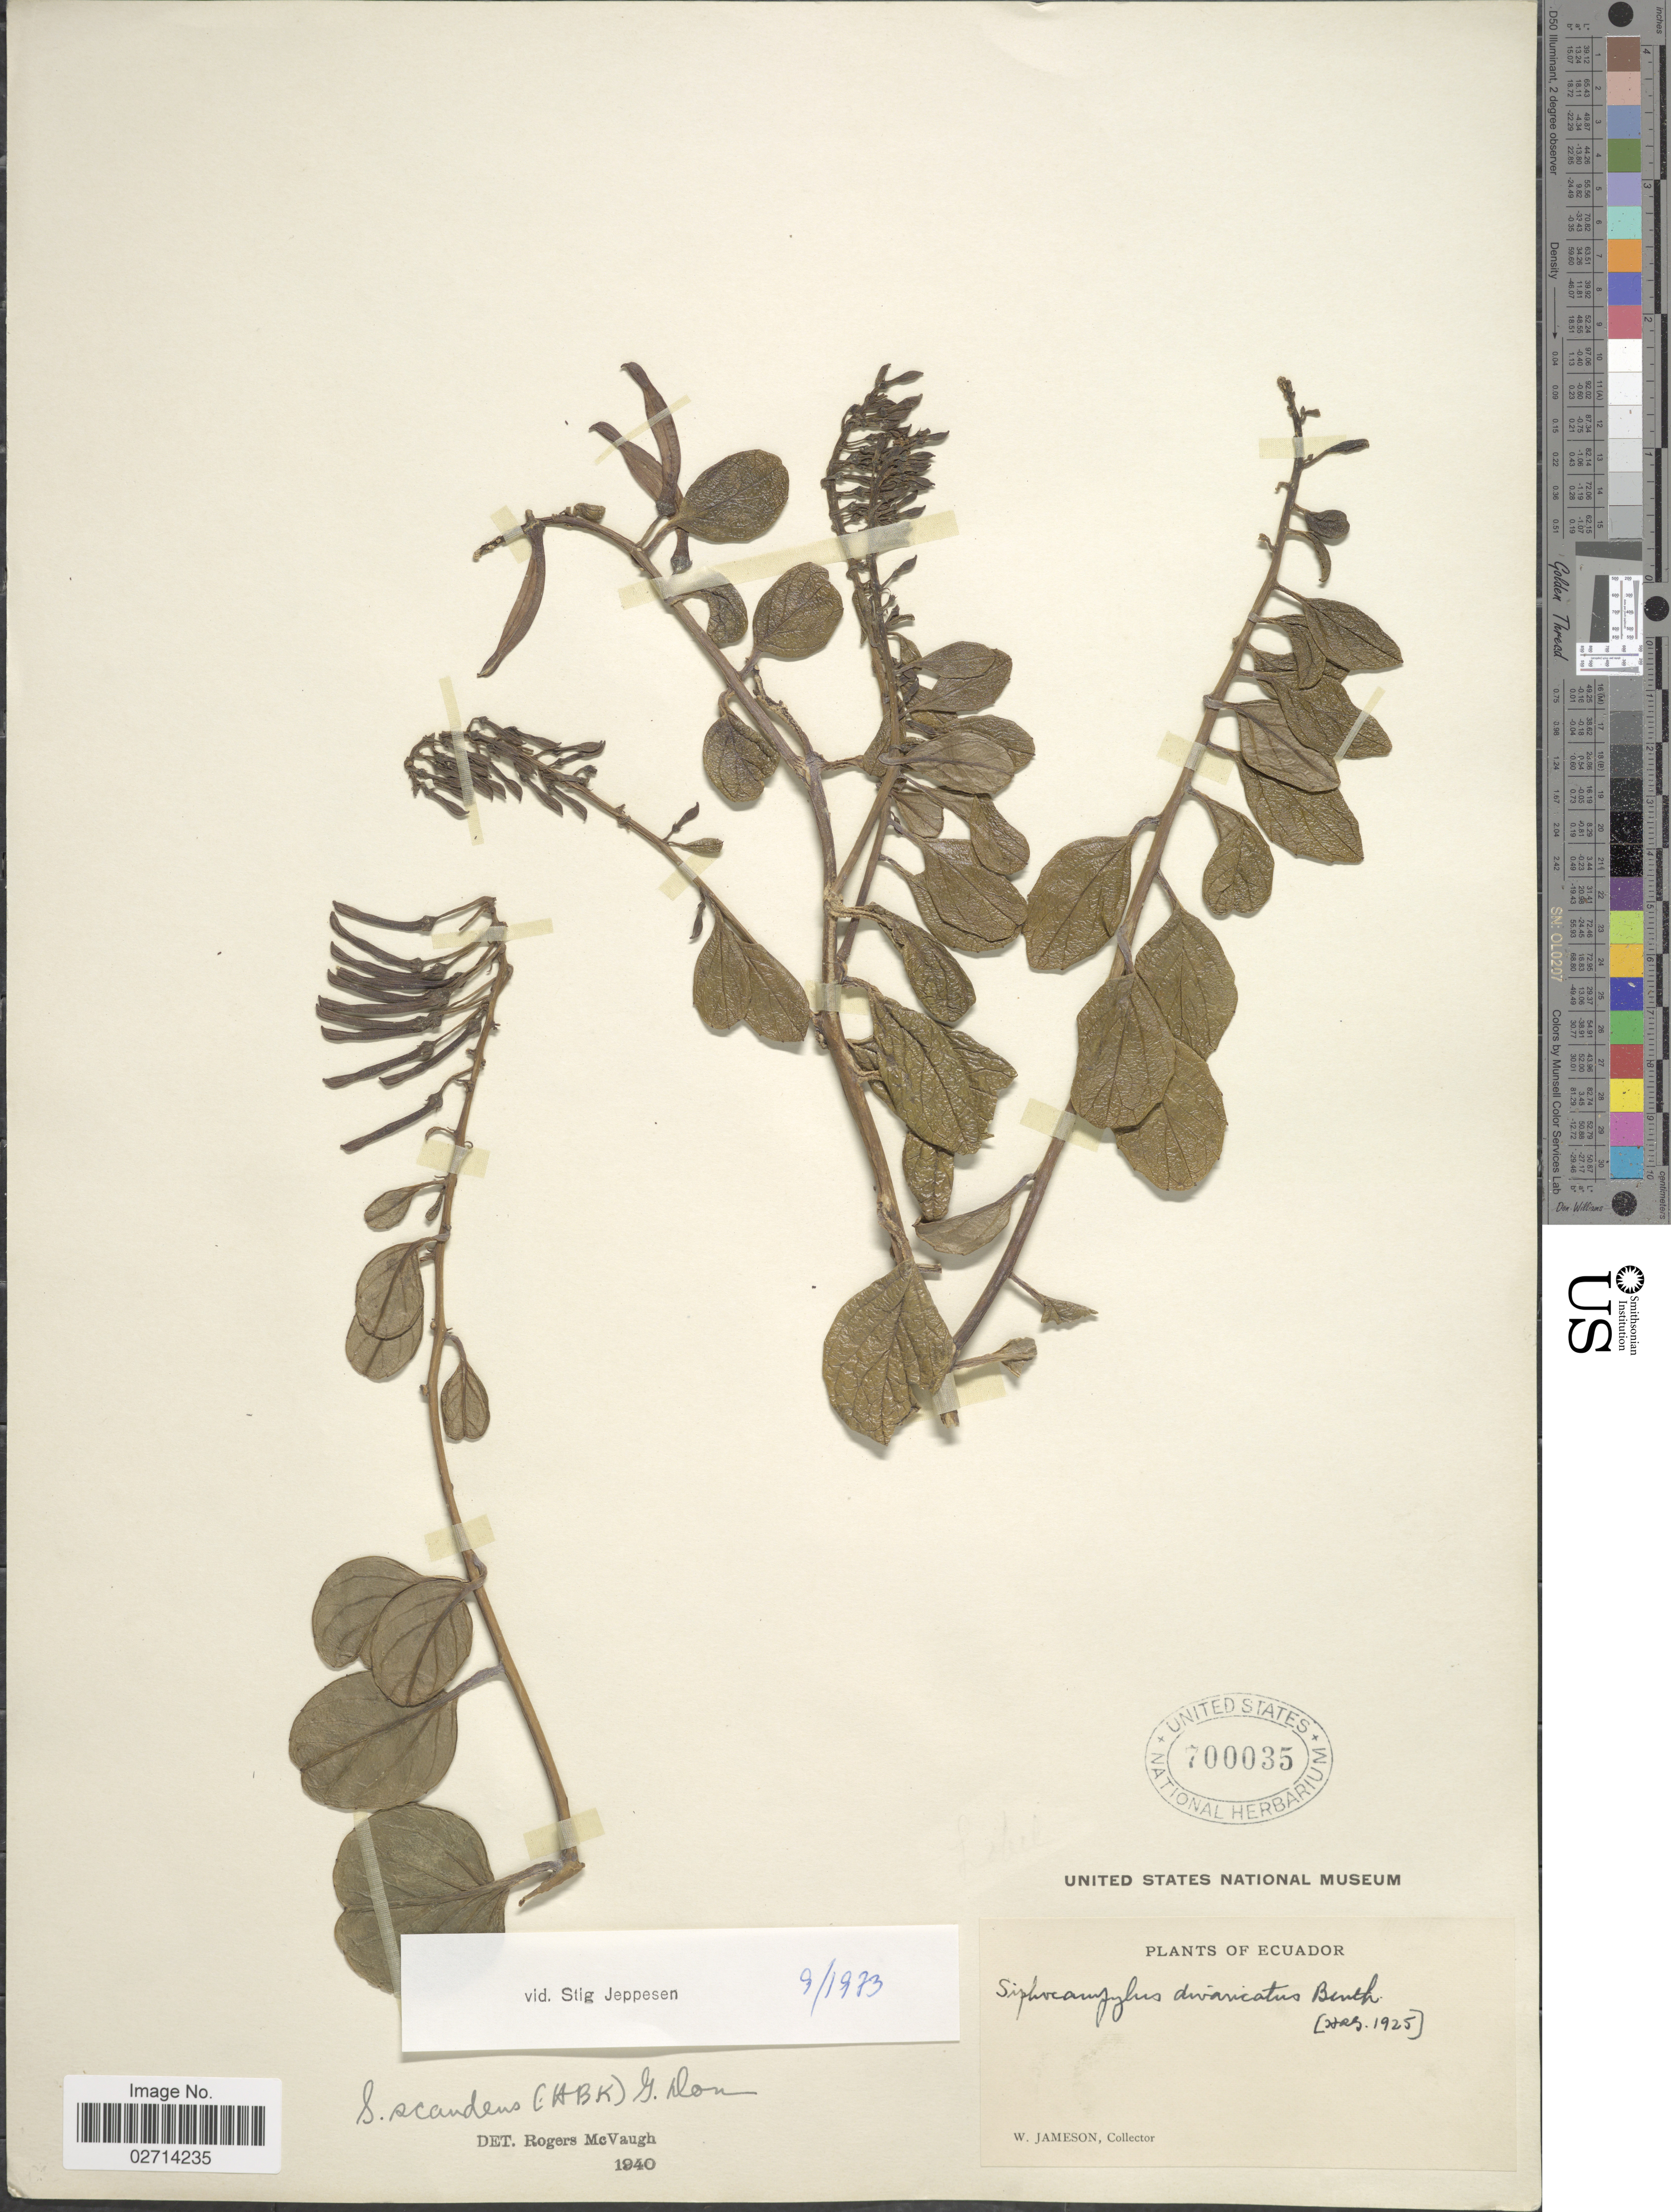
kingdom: Plantae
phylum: Tracheophyta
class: Magnoliopsida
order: Asterales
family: Campanulaceae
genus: Siphocampylus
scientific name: Siphocampylus scandens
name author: (Kunth) G. Don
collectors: W. Jameson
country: Ecuador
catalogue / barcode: US 700035